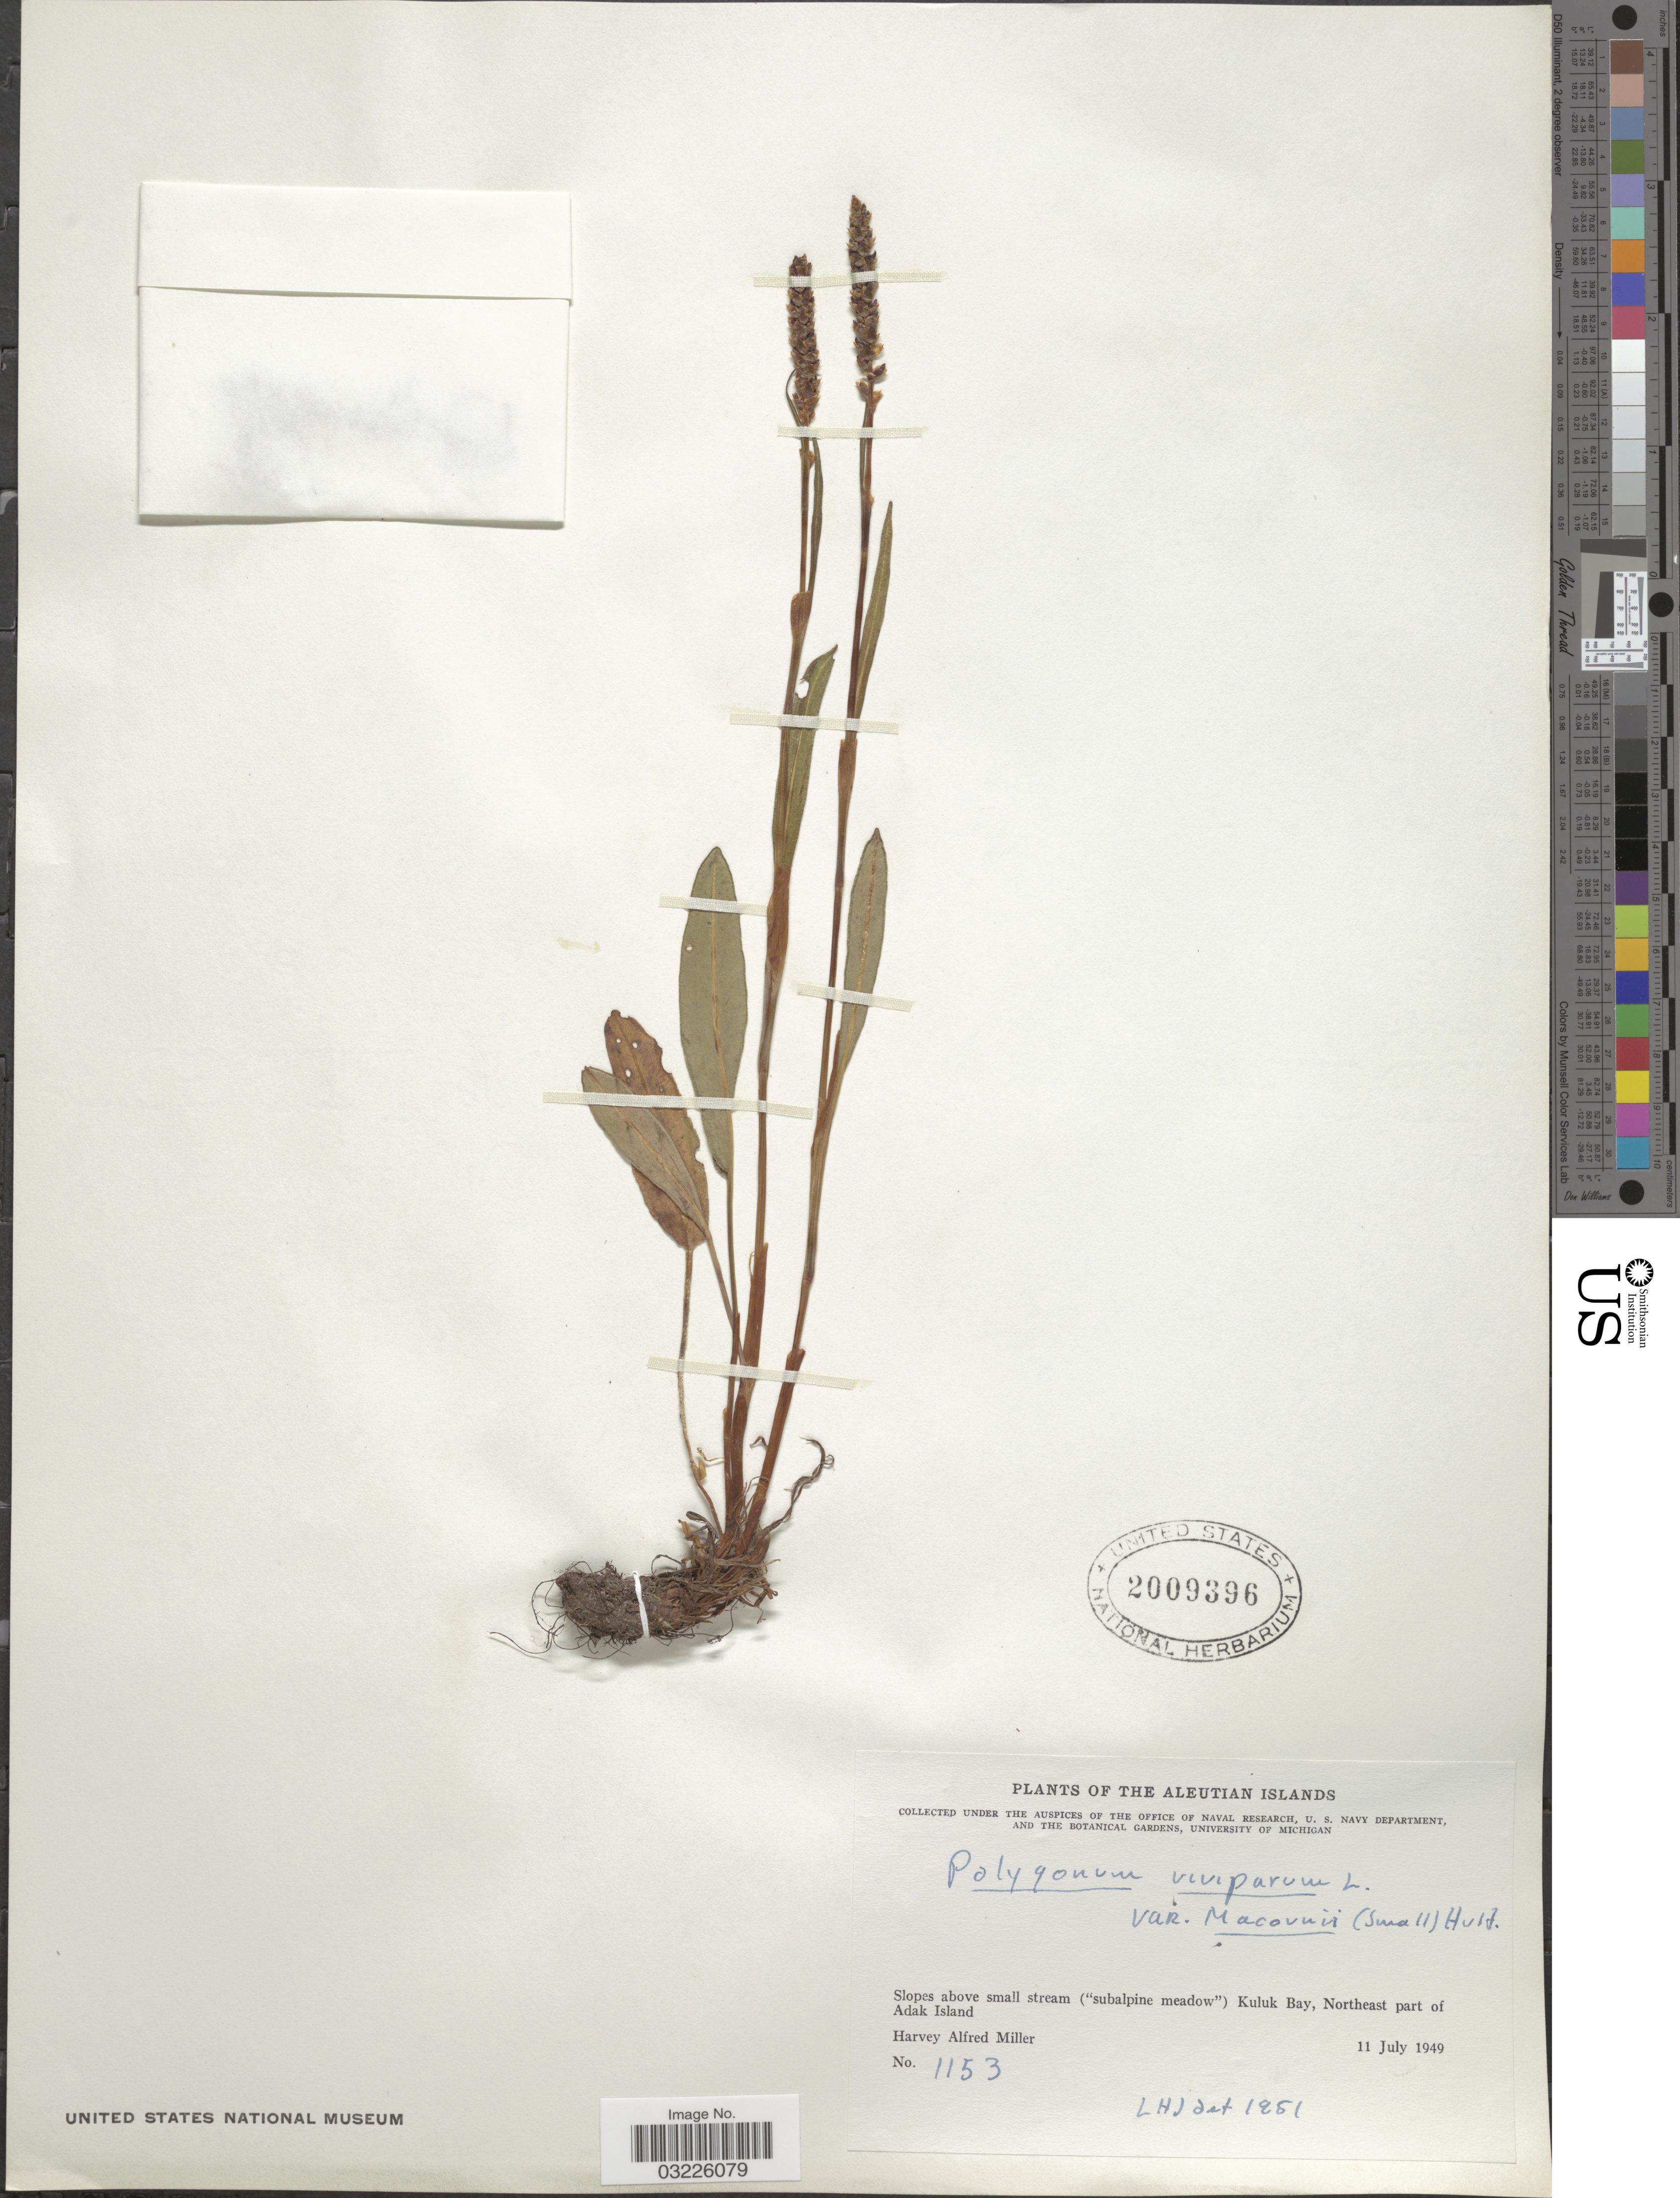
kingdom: Plantae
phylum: Tracheophyta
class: Magnoliopsida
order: Caryophyllales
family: Polygonaceae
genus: Bistorta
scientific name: Bistorta vivipara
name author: (L.) Delarbre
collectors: H. A. Miller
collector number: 1153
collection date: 1949-07-11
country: United States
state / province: Alaska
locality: Aleutian Islands. Slopes above small stream ("subalpine meadow") Kuluk Bay, Northeast part of Adak Island.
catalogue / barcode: US 2009396